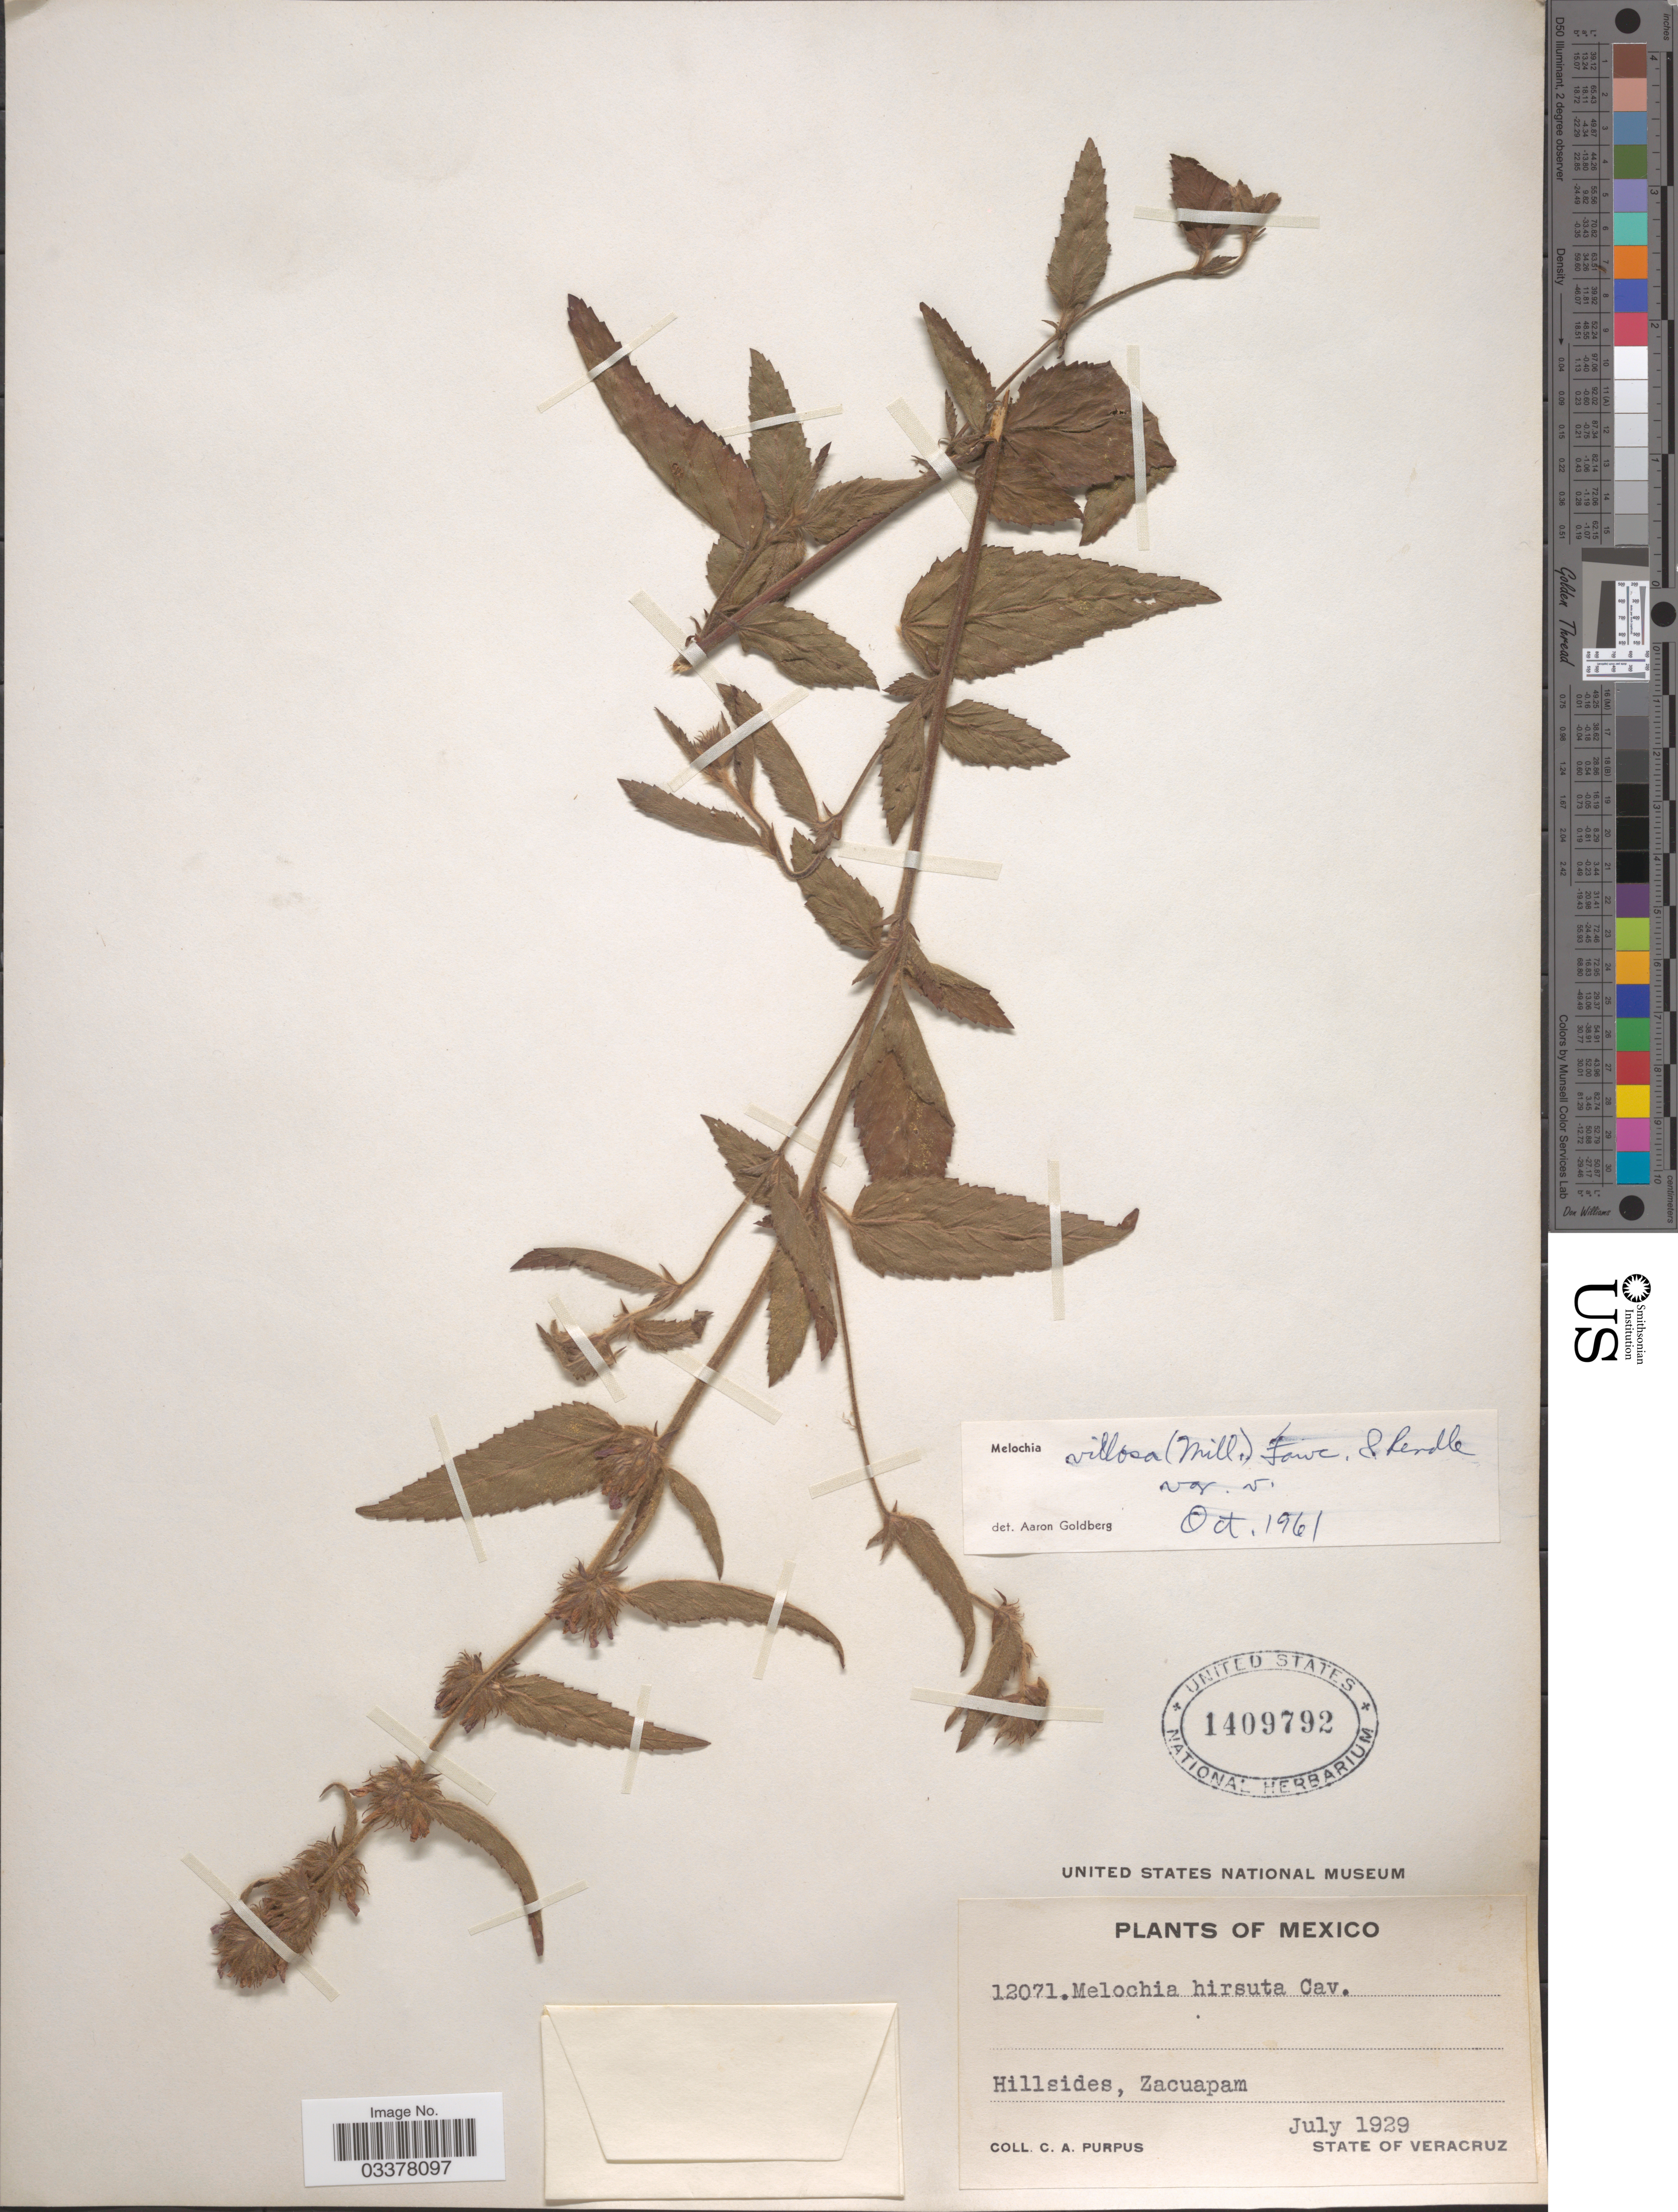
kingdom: Plantae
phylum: Tracheophyta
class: Magnoliopsida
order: Malvales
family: Malvaceae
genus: Melochia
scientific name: Melochia spicata var. spicata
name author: (L.) Fryxell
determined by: Dorr, L. J., (BOT), Smithsonian Institution - National Museum of Natural History (UNITED STATES)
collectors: C. A. Purpus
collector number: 12071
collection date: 1929-07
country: Mexico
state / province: Veracruz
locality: Hillsides, Zacuapam. State of Veracruz.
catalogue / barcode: US 1409792